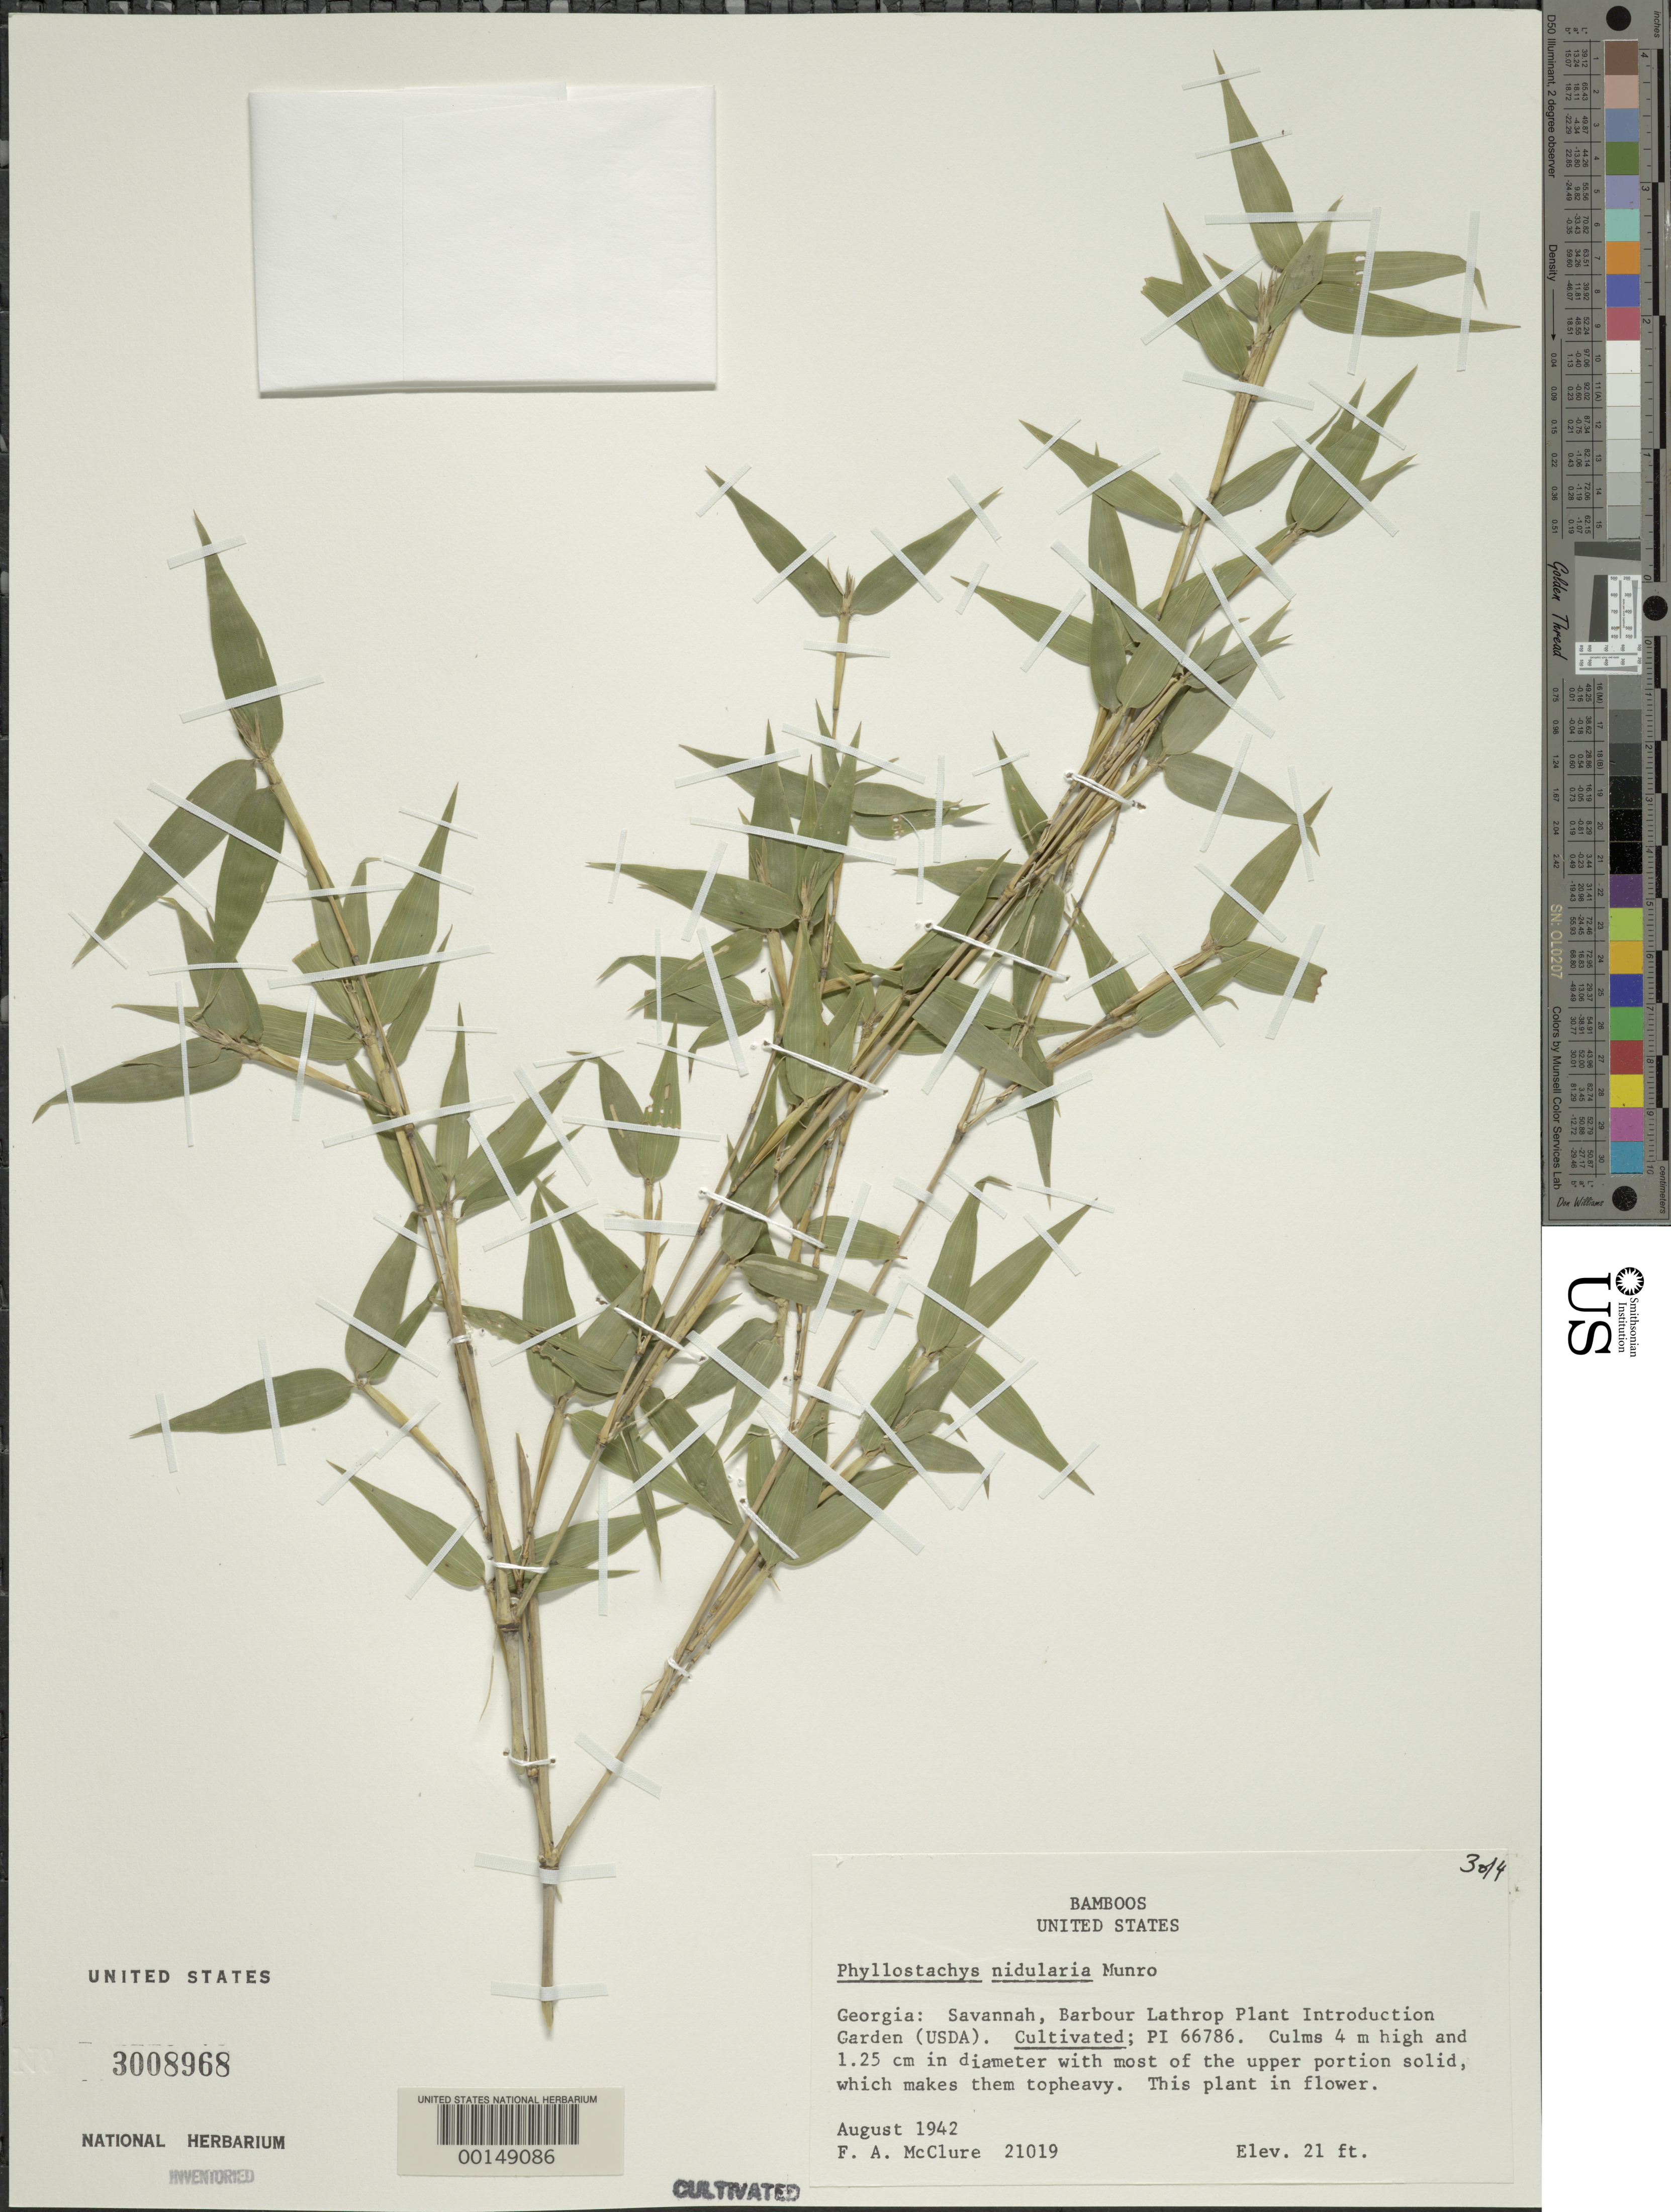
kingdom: Plantae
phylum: Tracheophyta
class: Liliopsida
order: Poales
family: Poaceae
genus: Phyllostachys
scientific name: Phyllostachys nidularia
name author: Munro ex Fenzi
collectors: F. A. McClure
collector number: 21019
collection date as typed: Aug 1942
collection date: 1942-08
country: United States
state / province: Georgia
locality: Savannah, barbour lathrop p.i. garden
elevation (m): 6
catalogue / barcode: US 3008968